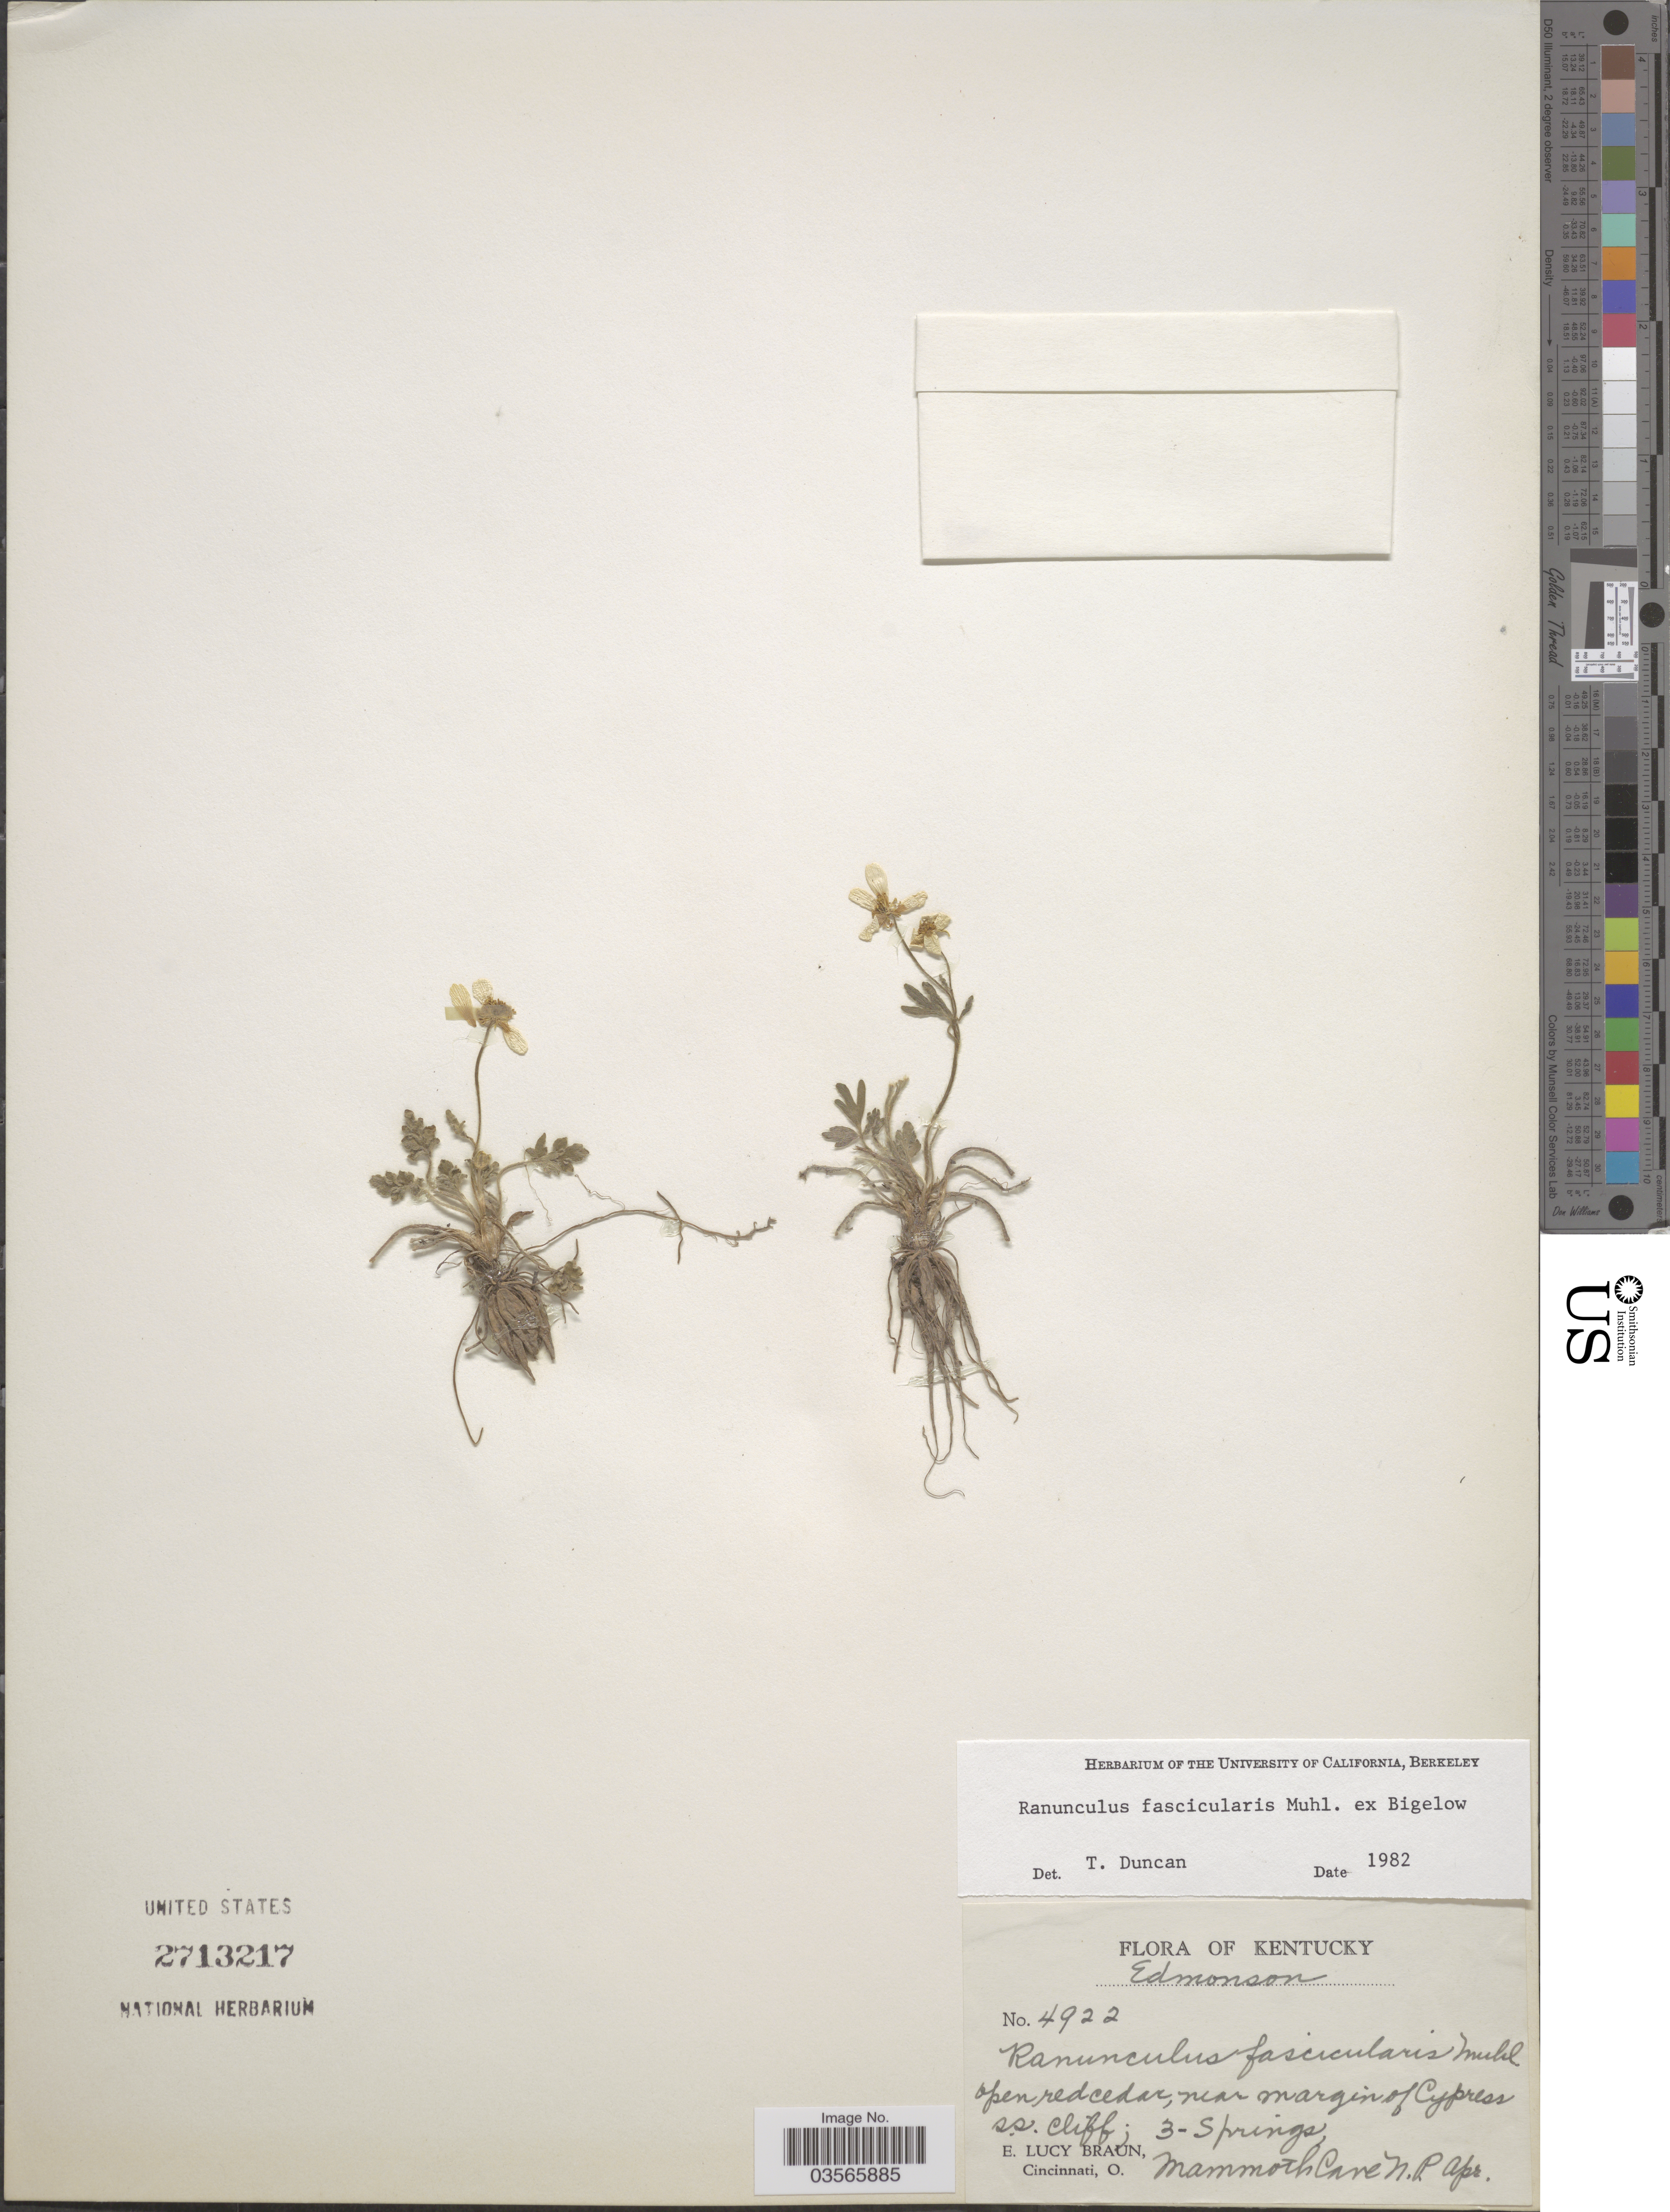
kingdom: Plantae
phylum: Tracheophyta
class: Magnoliopsida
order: Ranunculales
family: Ranunculaceae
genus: Ranunculus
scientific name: Ranunculus fascicularis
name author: Muhl. ex Bigelow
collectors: E. L. Braun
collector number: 4922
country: United States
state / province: Kentucky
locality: Edmonson. Near margin of Cypress s.s. cliff; 3-Springs, Mammoth Cave N.P.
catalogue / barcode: US 2713217